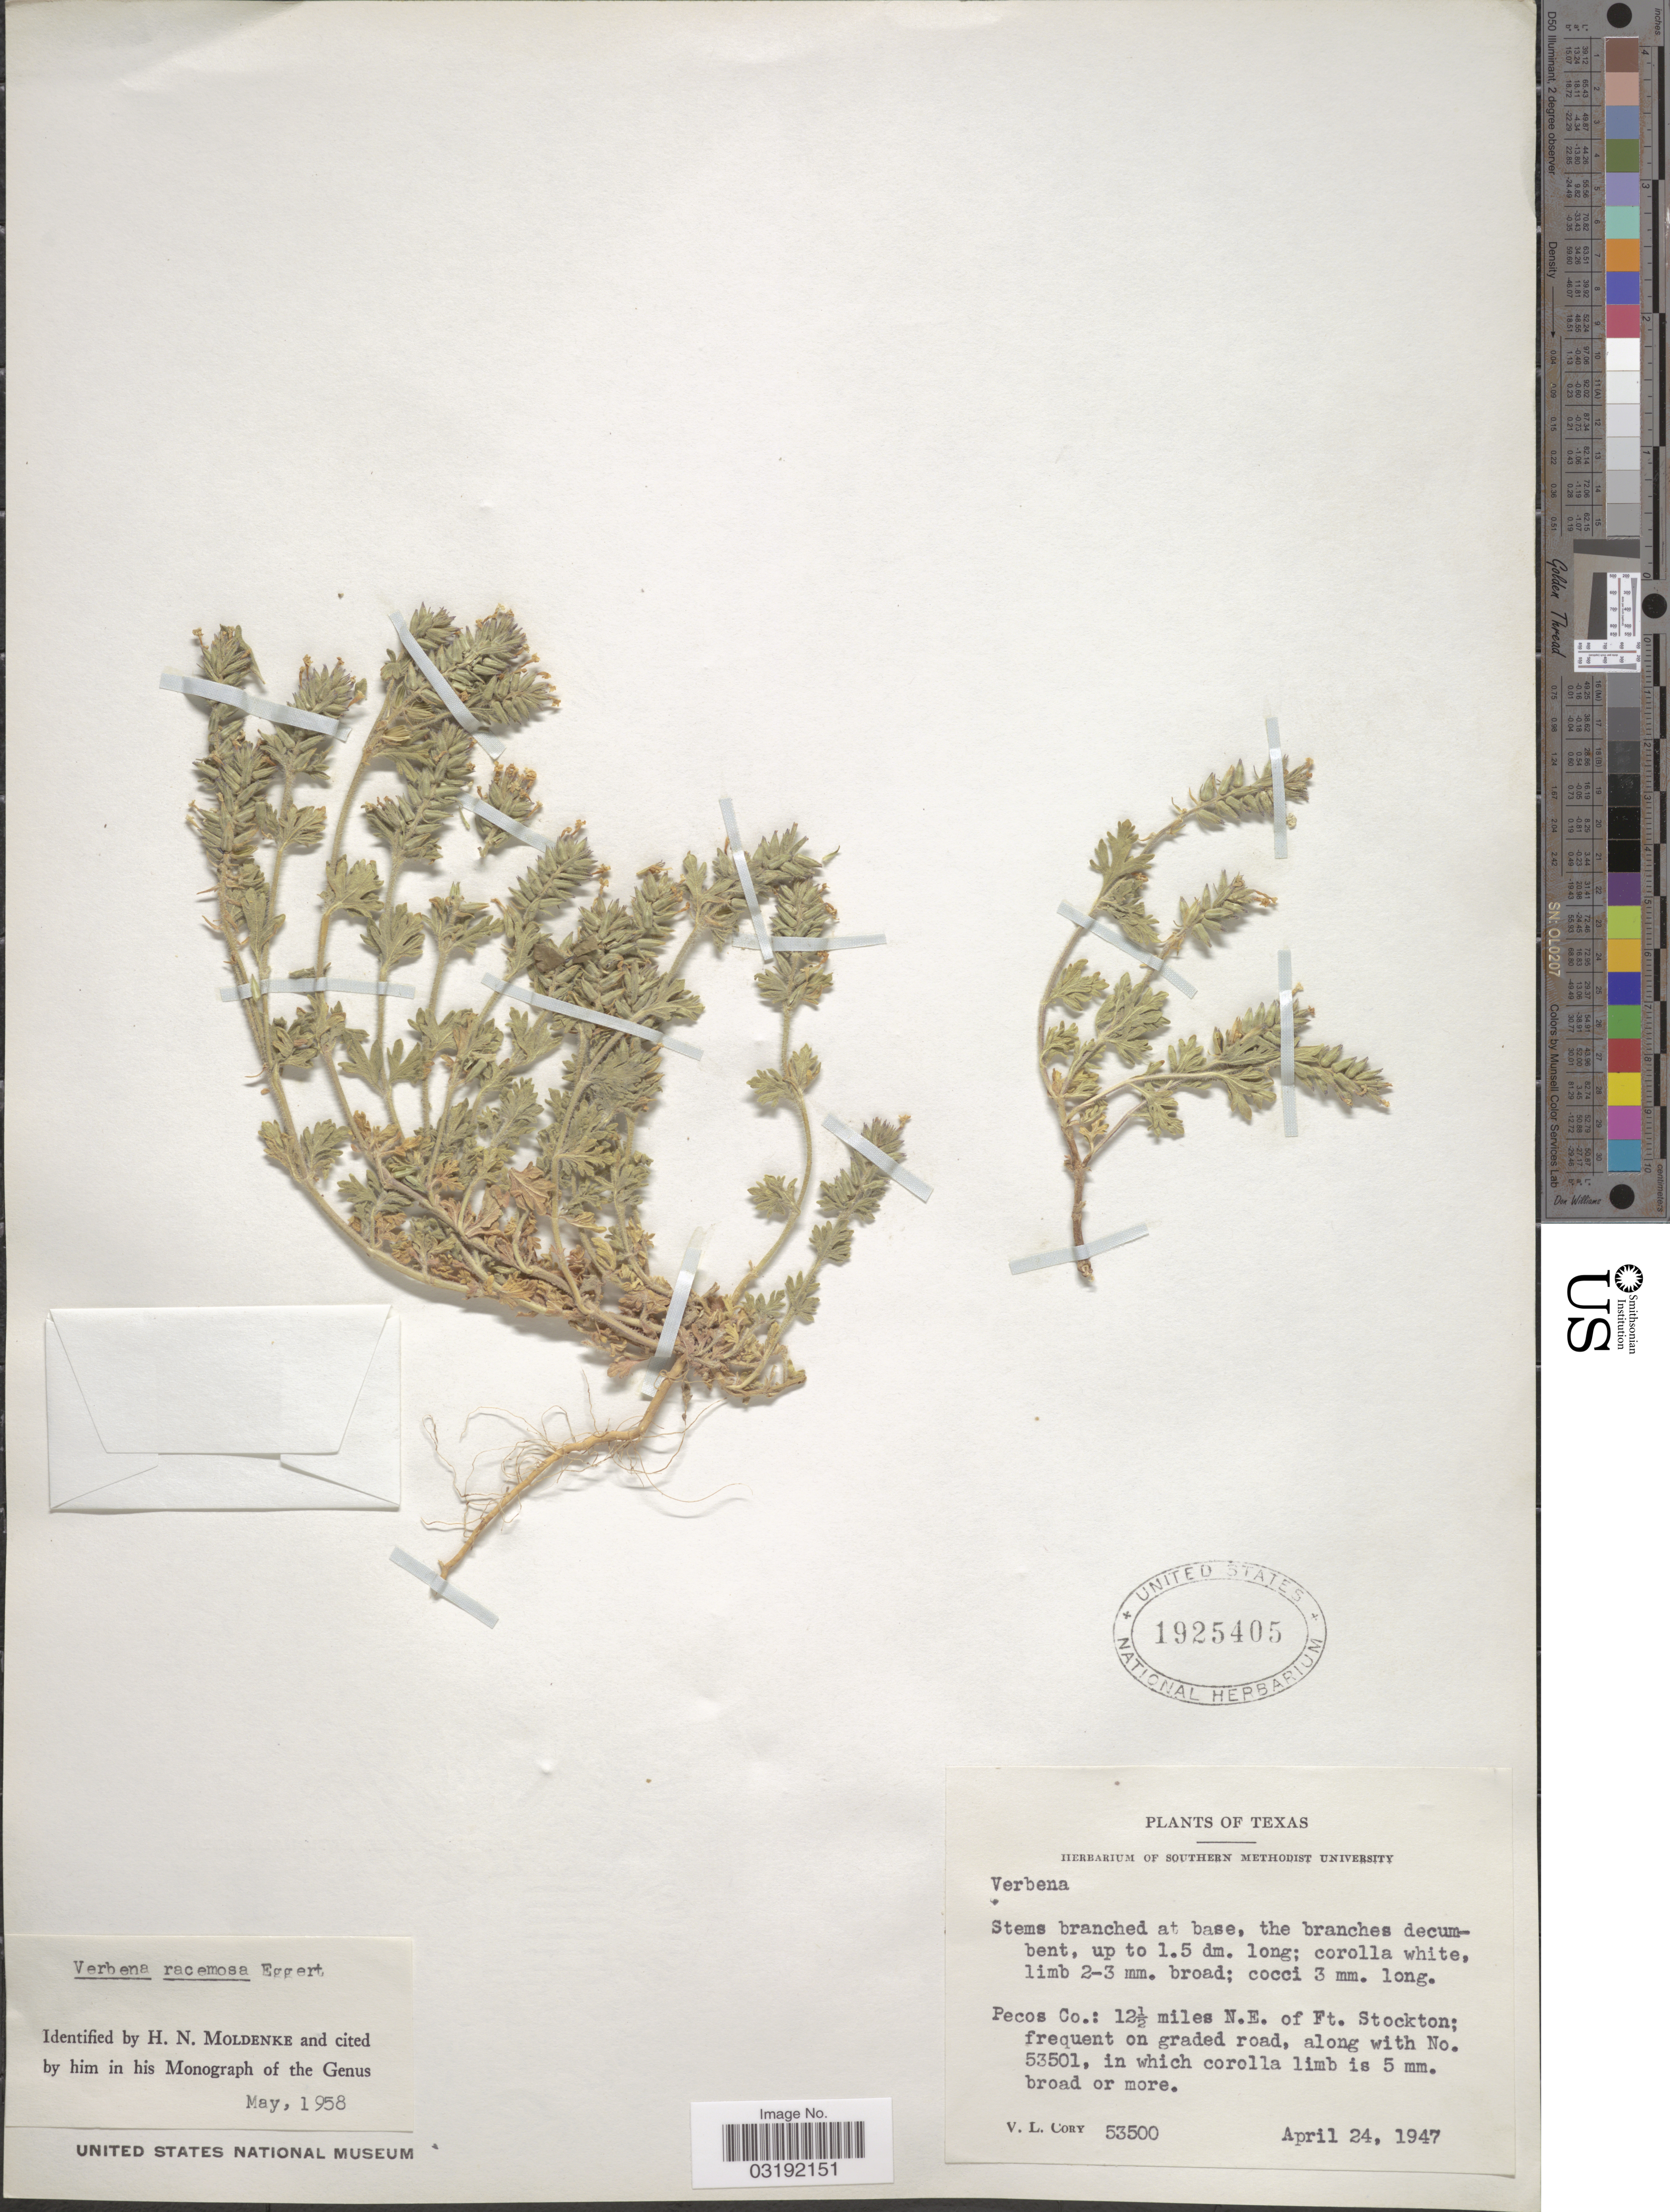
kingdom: Plantae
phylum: Tracheophyta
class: Magnoliopsida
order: Lamiales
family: Verbenaceae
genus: Verbena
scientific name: Verbena racemosa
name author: Eggert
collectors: V. Cory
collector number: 53500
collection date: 1947-04-24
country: United States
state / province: Texas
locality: Pecos Co.: 12½ miles N.E. of Ft. Stockton.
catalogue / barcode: US 1925405